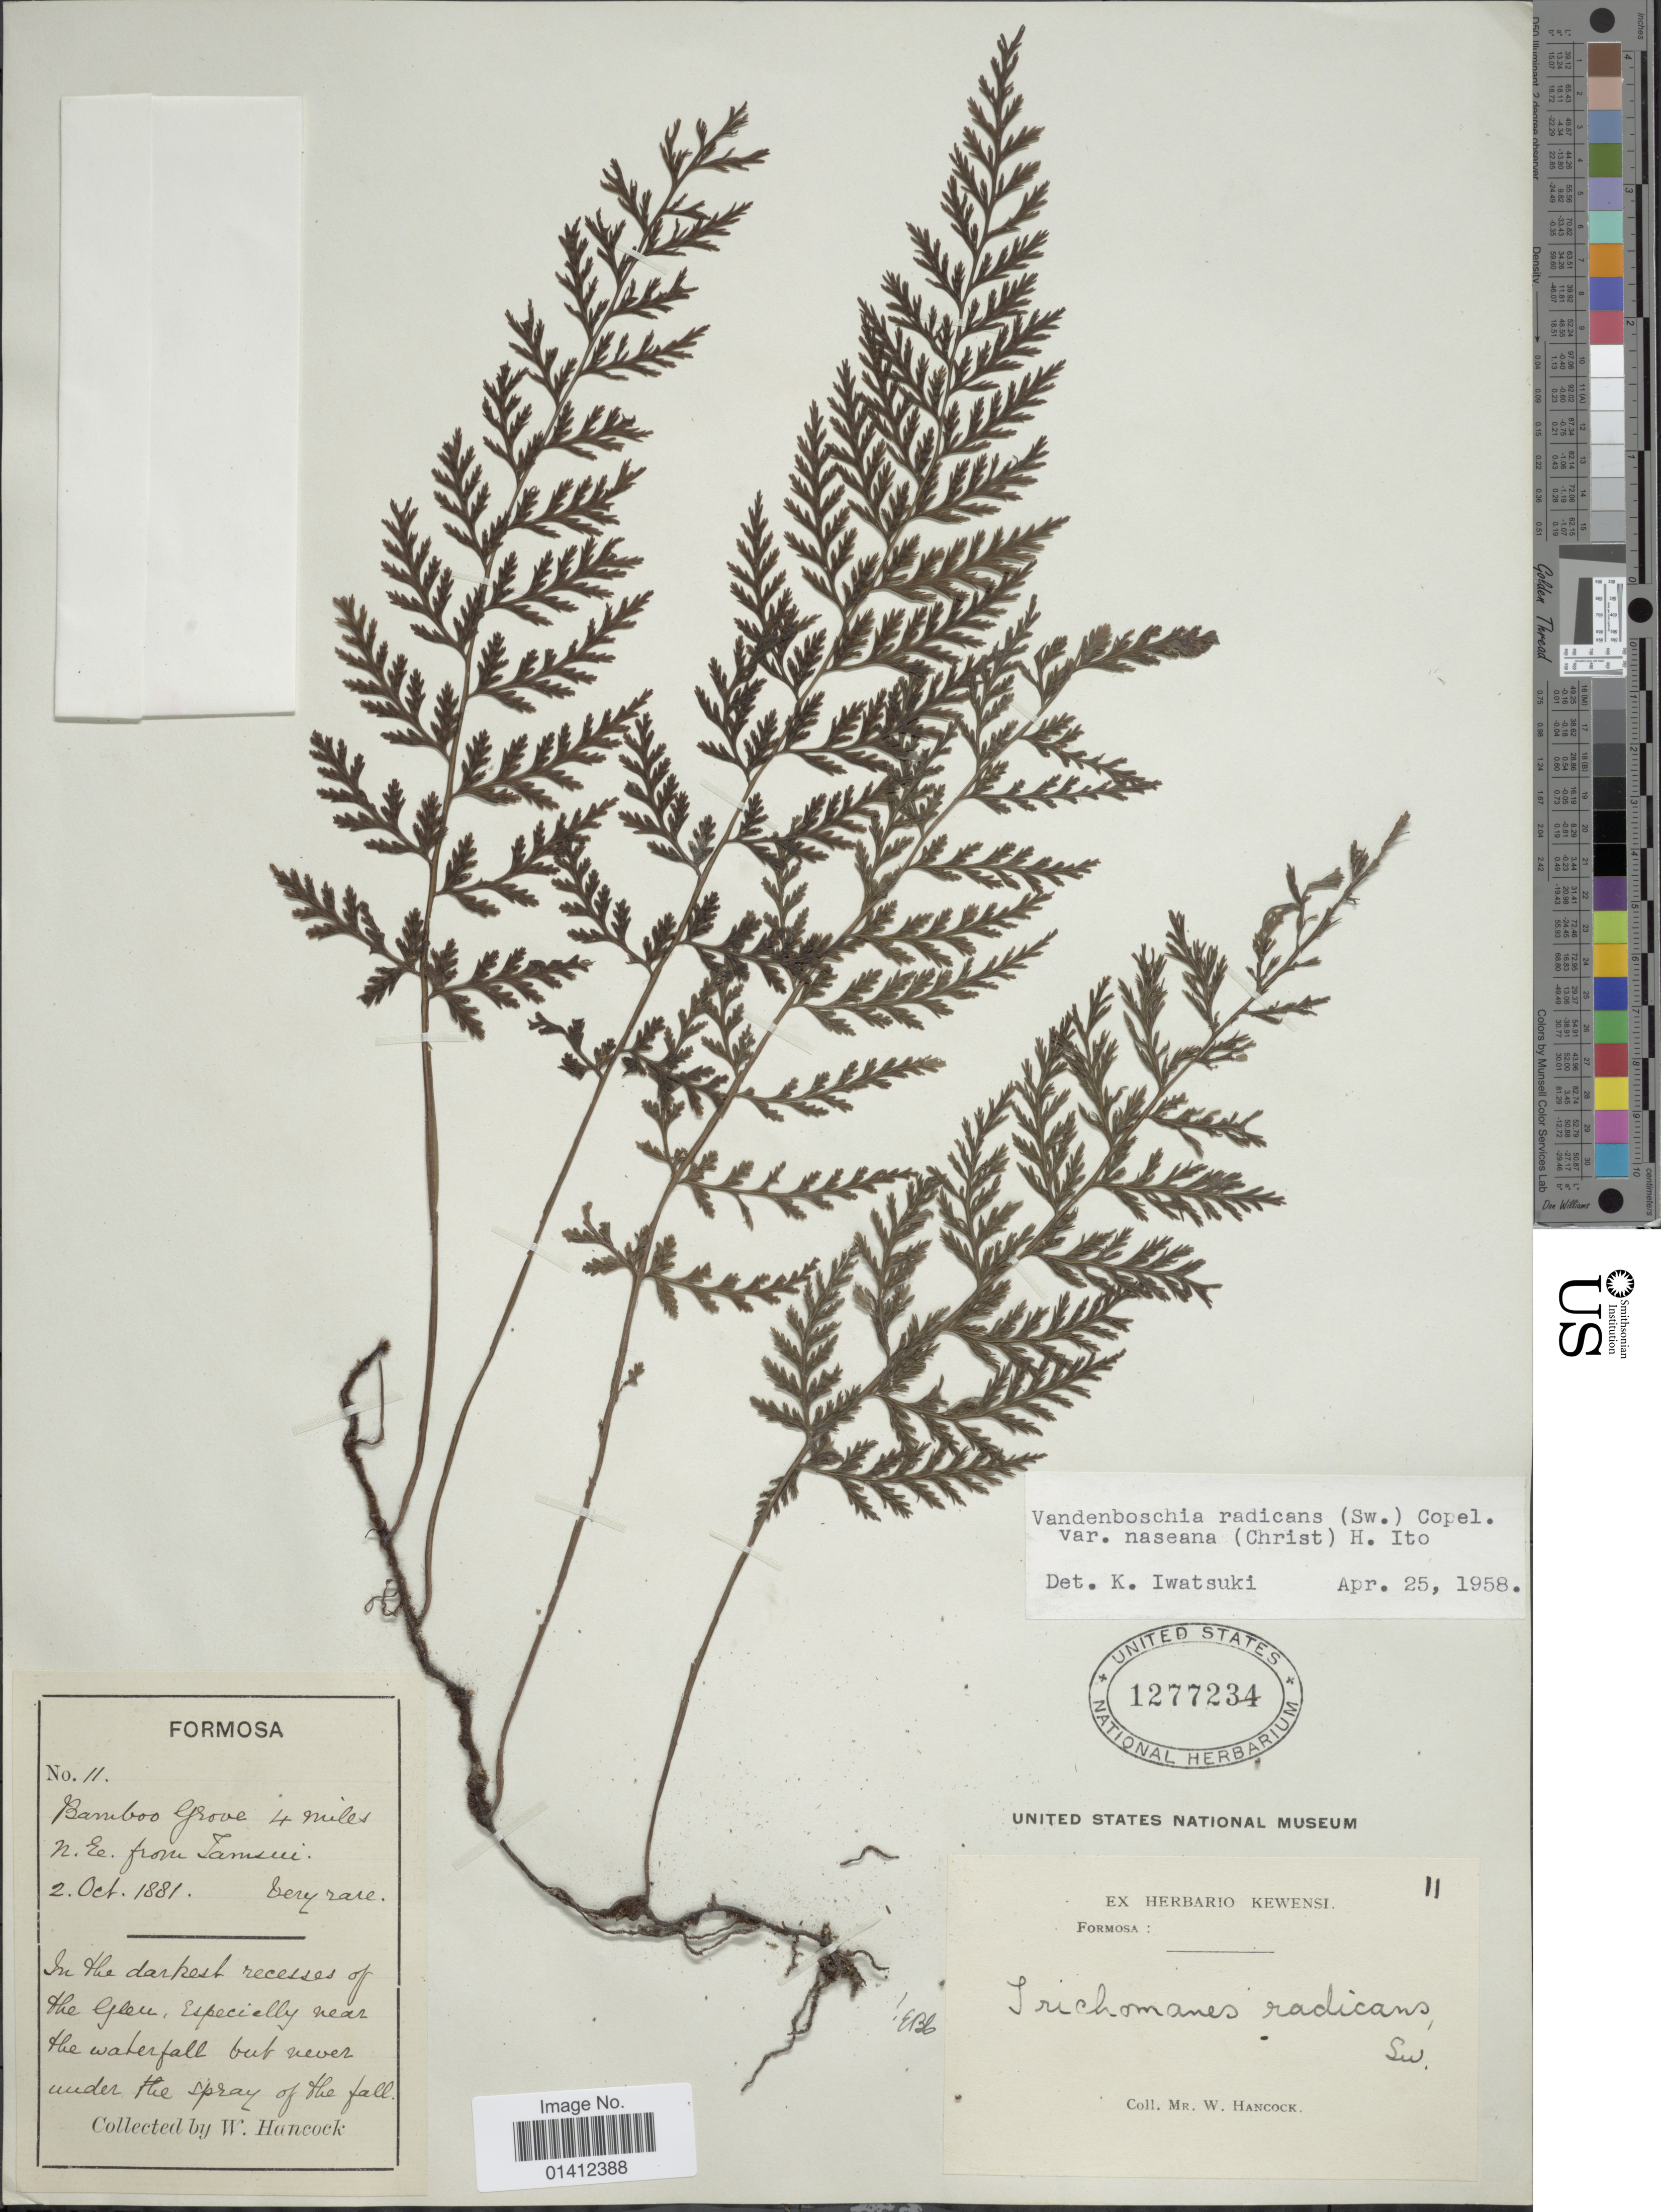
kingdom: Plantae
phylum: Tracheophyta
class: Polypodiopsida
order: Hymenophyllales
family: Hymenophyllaceae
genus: Vandenboschia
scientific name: Vandenboschia radicans var. naseana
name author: (Christ) H. Itô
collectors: W. Hancock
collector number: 11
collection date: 1881-10-02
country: Taiwan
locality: Bamboo Grove 4 miles N.E. from Tamsui, Formosa, in the darkest recesses of the glen, especially near the waterfall but never wider the spray of the fall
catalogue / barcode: US 1277234